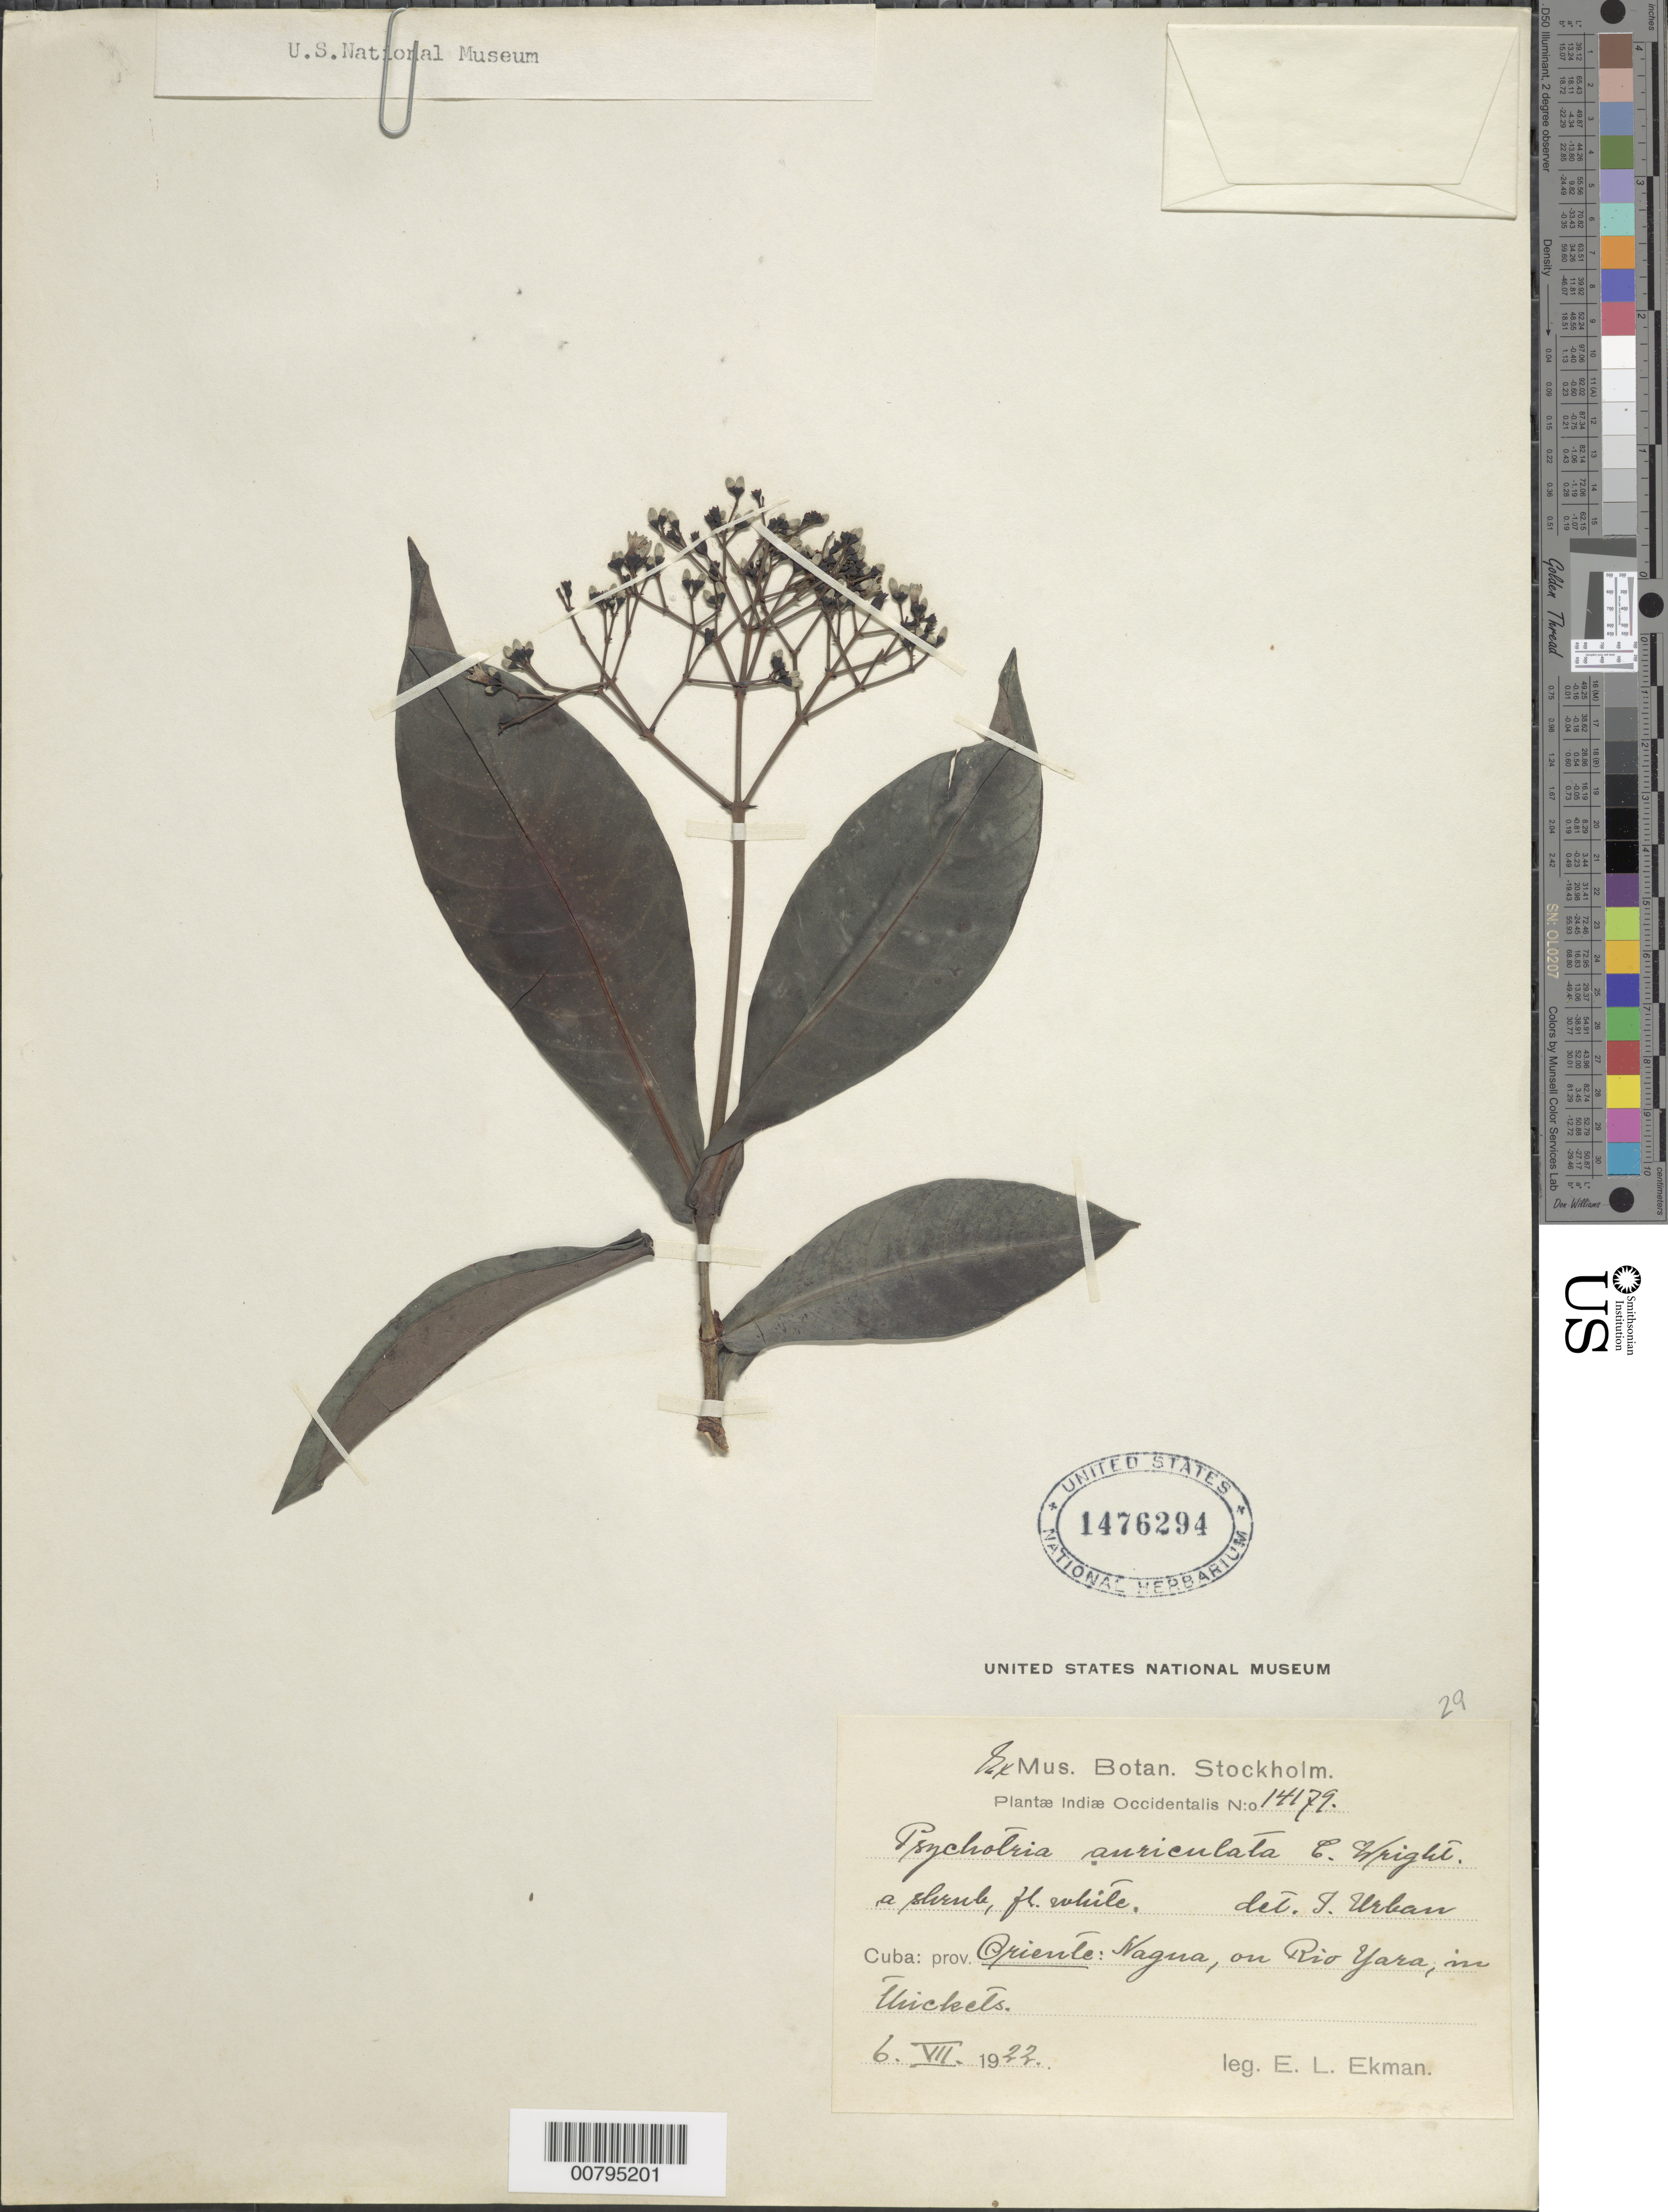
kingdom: Plantae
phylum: Tracheophyta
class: Magnoliopsida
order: Gentianales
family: Rubiaceae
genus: Psychotria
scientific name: Psychotria auriculata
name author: C. Wright ex Griseb.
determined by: Urban, Ignatz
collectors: E. L. Ekman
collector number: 14179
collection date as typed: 06 Jul 1922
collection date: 1922-07-06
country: Cuba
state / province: Oriente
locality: Nagua, on Rio Yara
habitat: On river, in thickets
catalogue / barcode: US 1476294